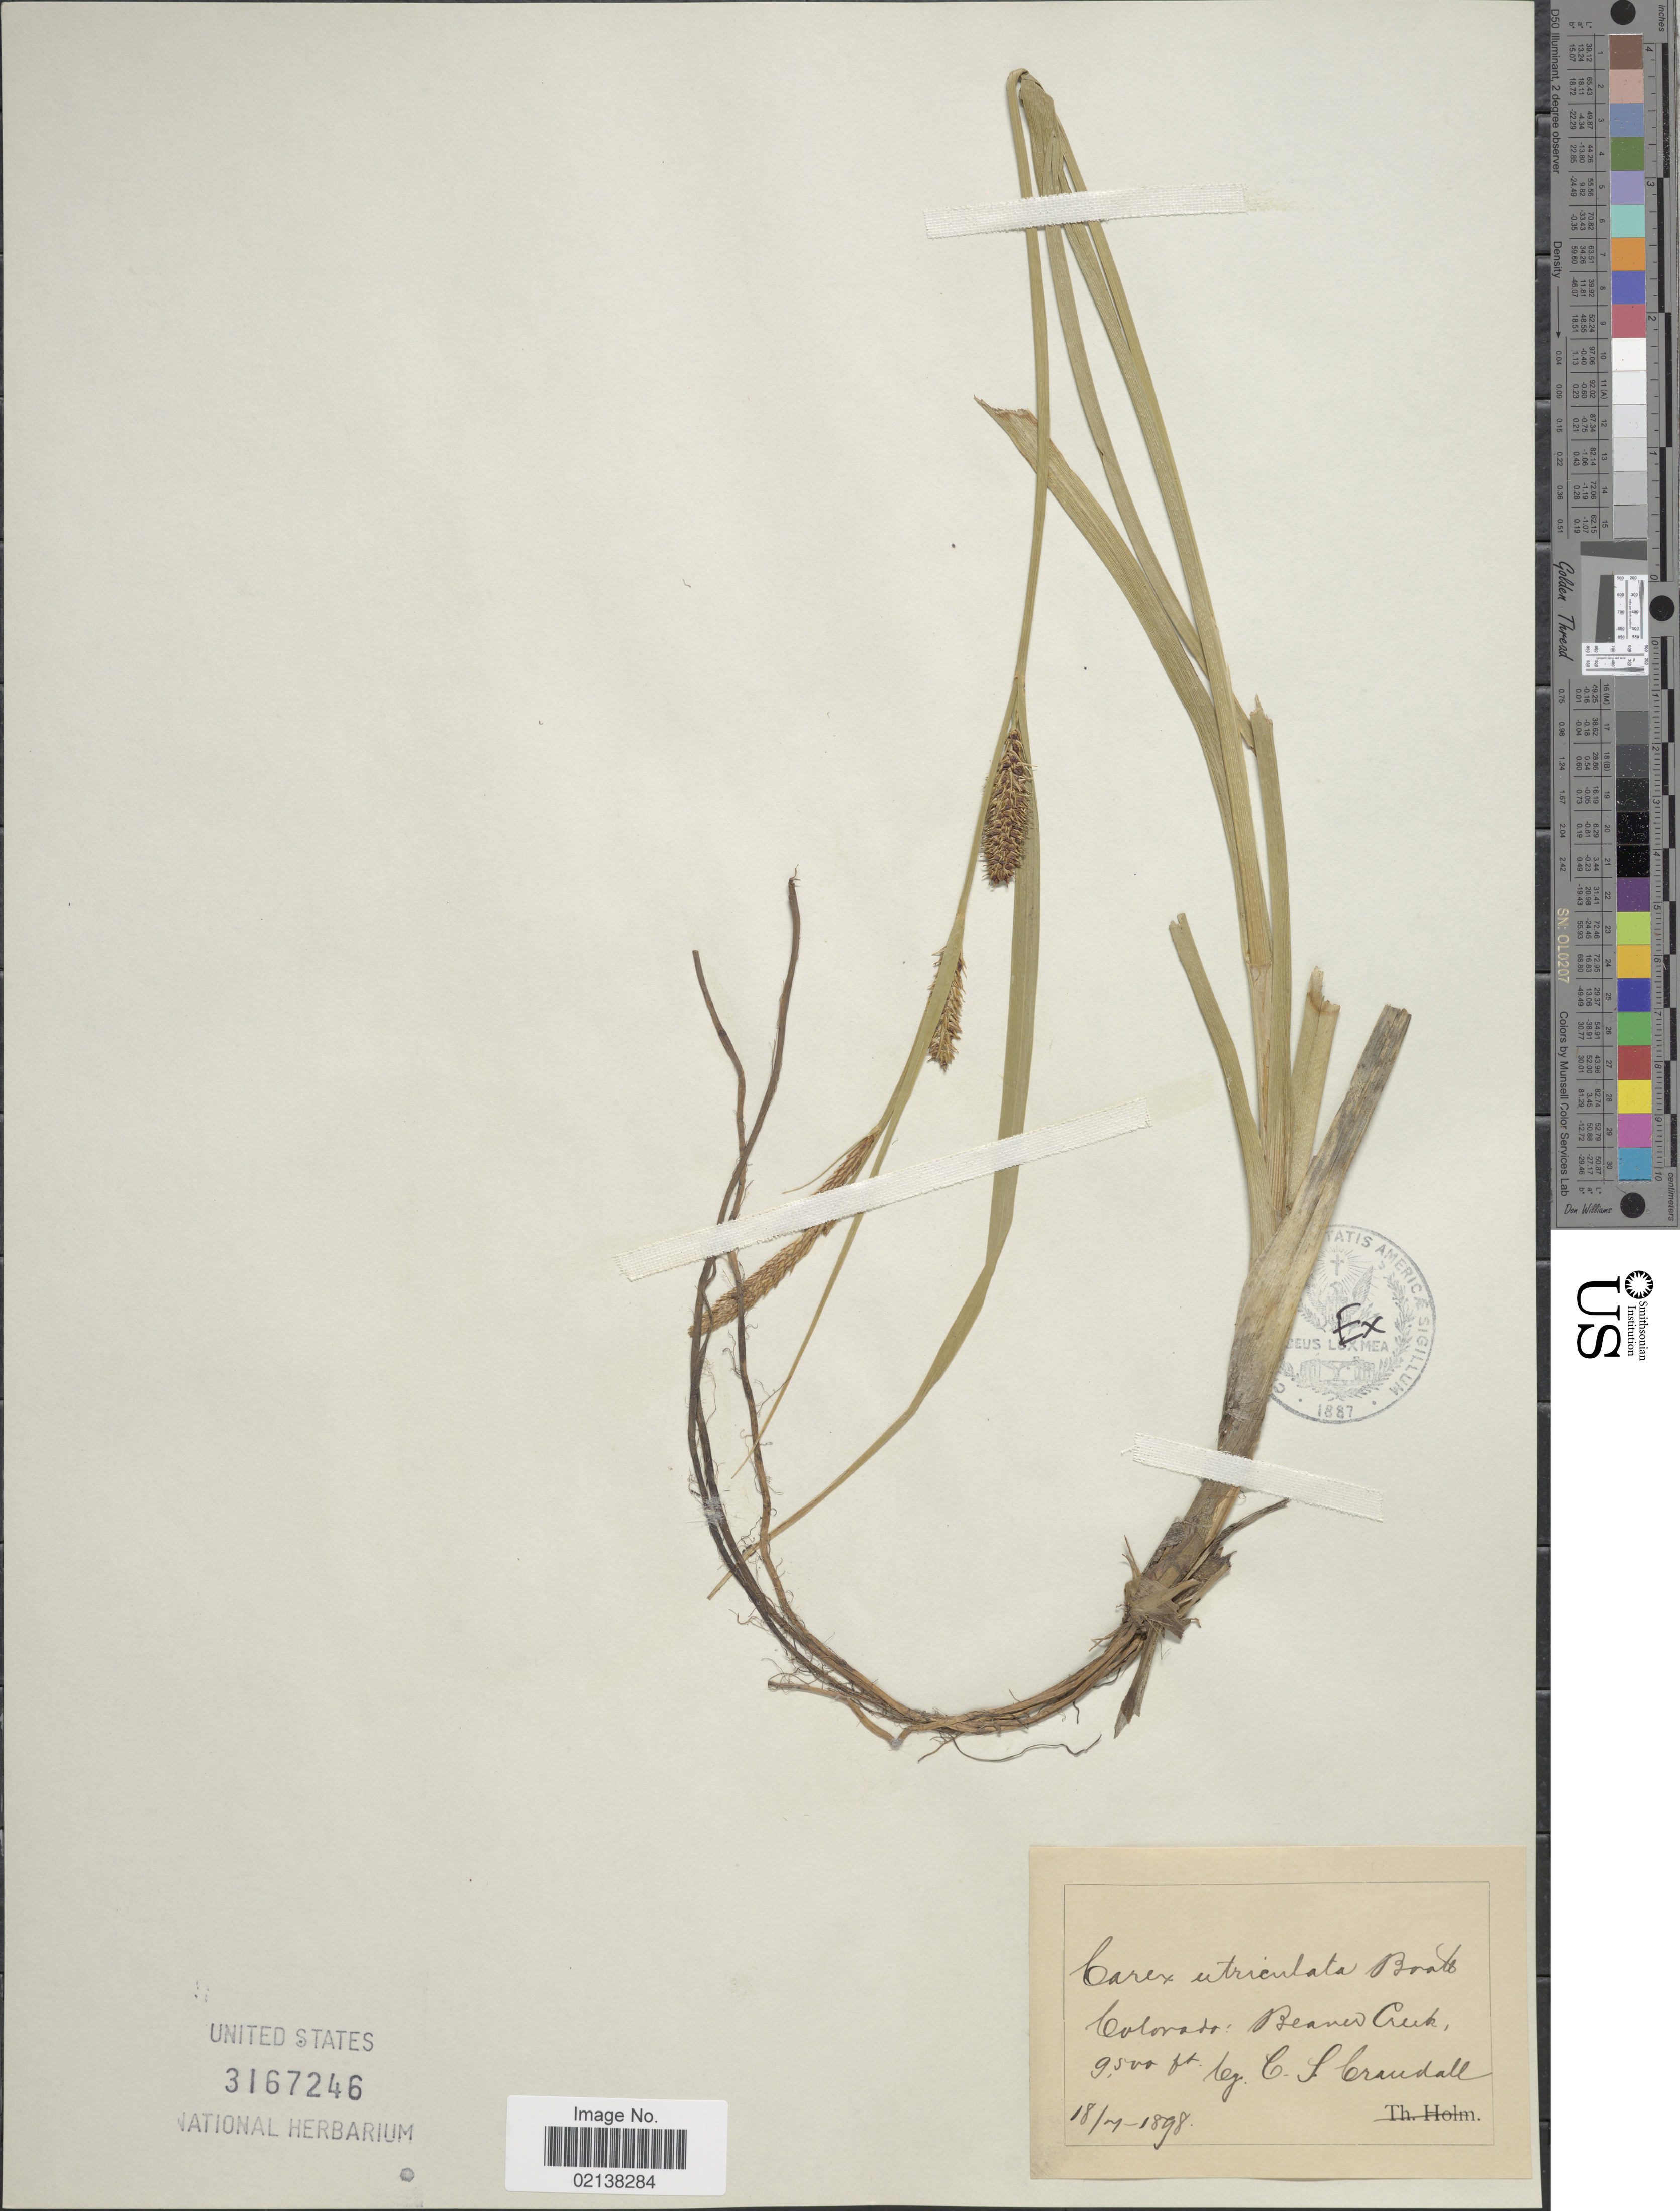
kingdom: Plantae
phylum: Tracheophyta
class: Liliopsida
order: Poales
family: Cyperaceae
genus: Carex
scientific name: Carex utriculata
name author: Boott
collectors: C. Crandall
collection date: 1898-07-18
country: United States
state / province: Colorado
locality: Beaver Creek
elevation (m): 2896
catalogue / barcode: US 3167246